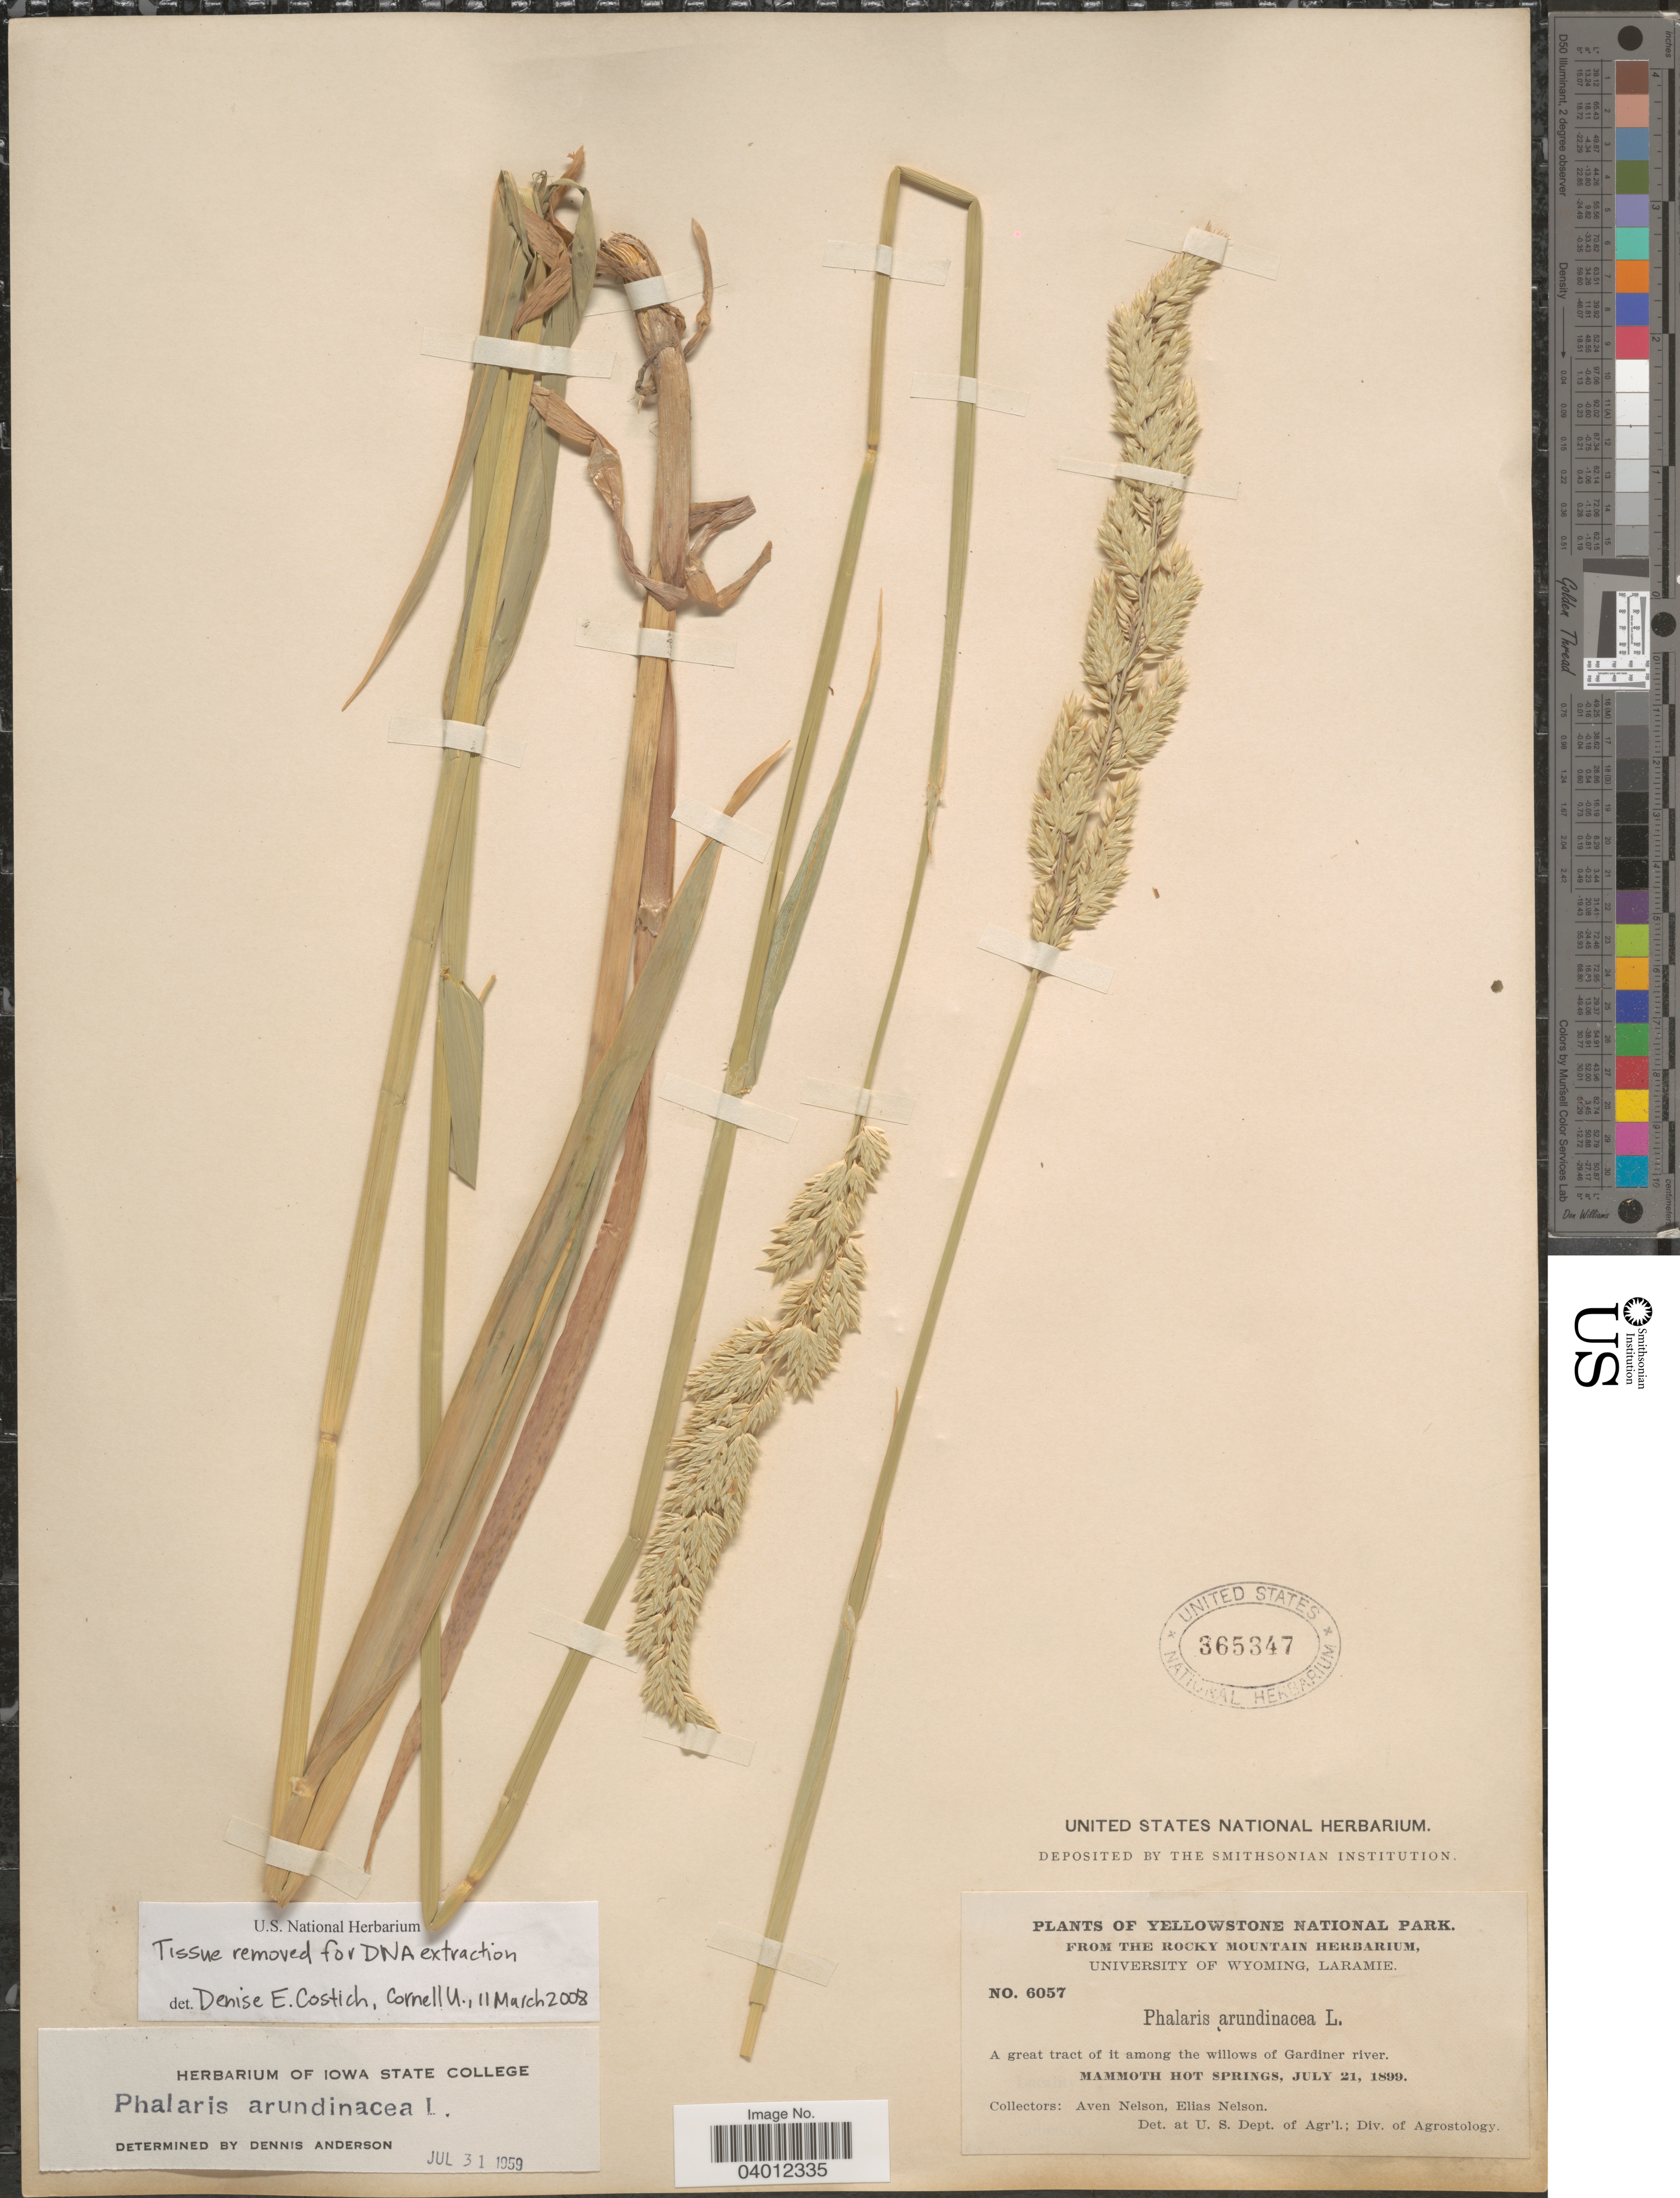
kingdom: Plantae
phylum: Tracheophyta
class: Liliopsida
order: Poales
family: Poaceae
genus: Phalaris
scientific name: Phalaris arundinacea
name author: L.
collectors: A. Nelson & E. Nelson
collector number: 6057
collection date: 1899-07-21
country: United States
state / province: Wyoming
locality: Yellowstone National Park. A great tract of it among the willows of Gardiner river. Mammoth Hot Springs.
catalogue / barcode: US 365347